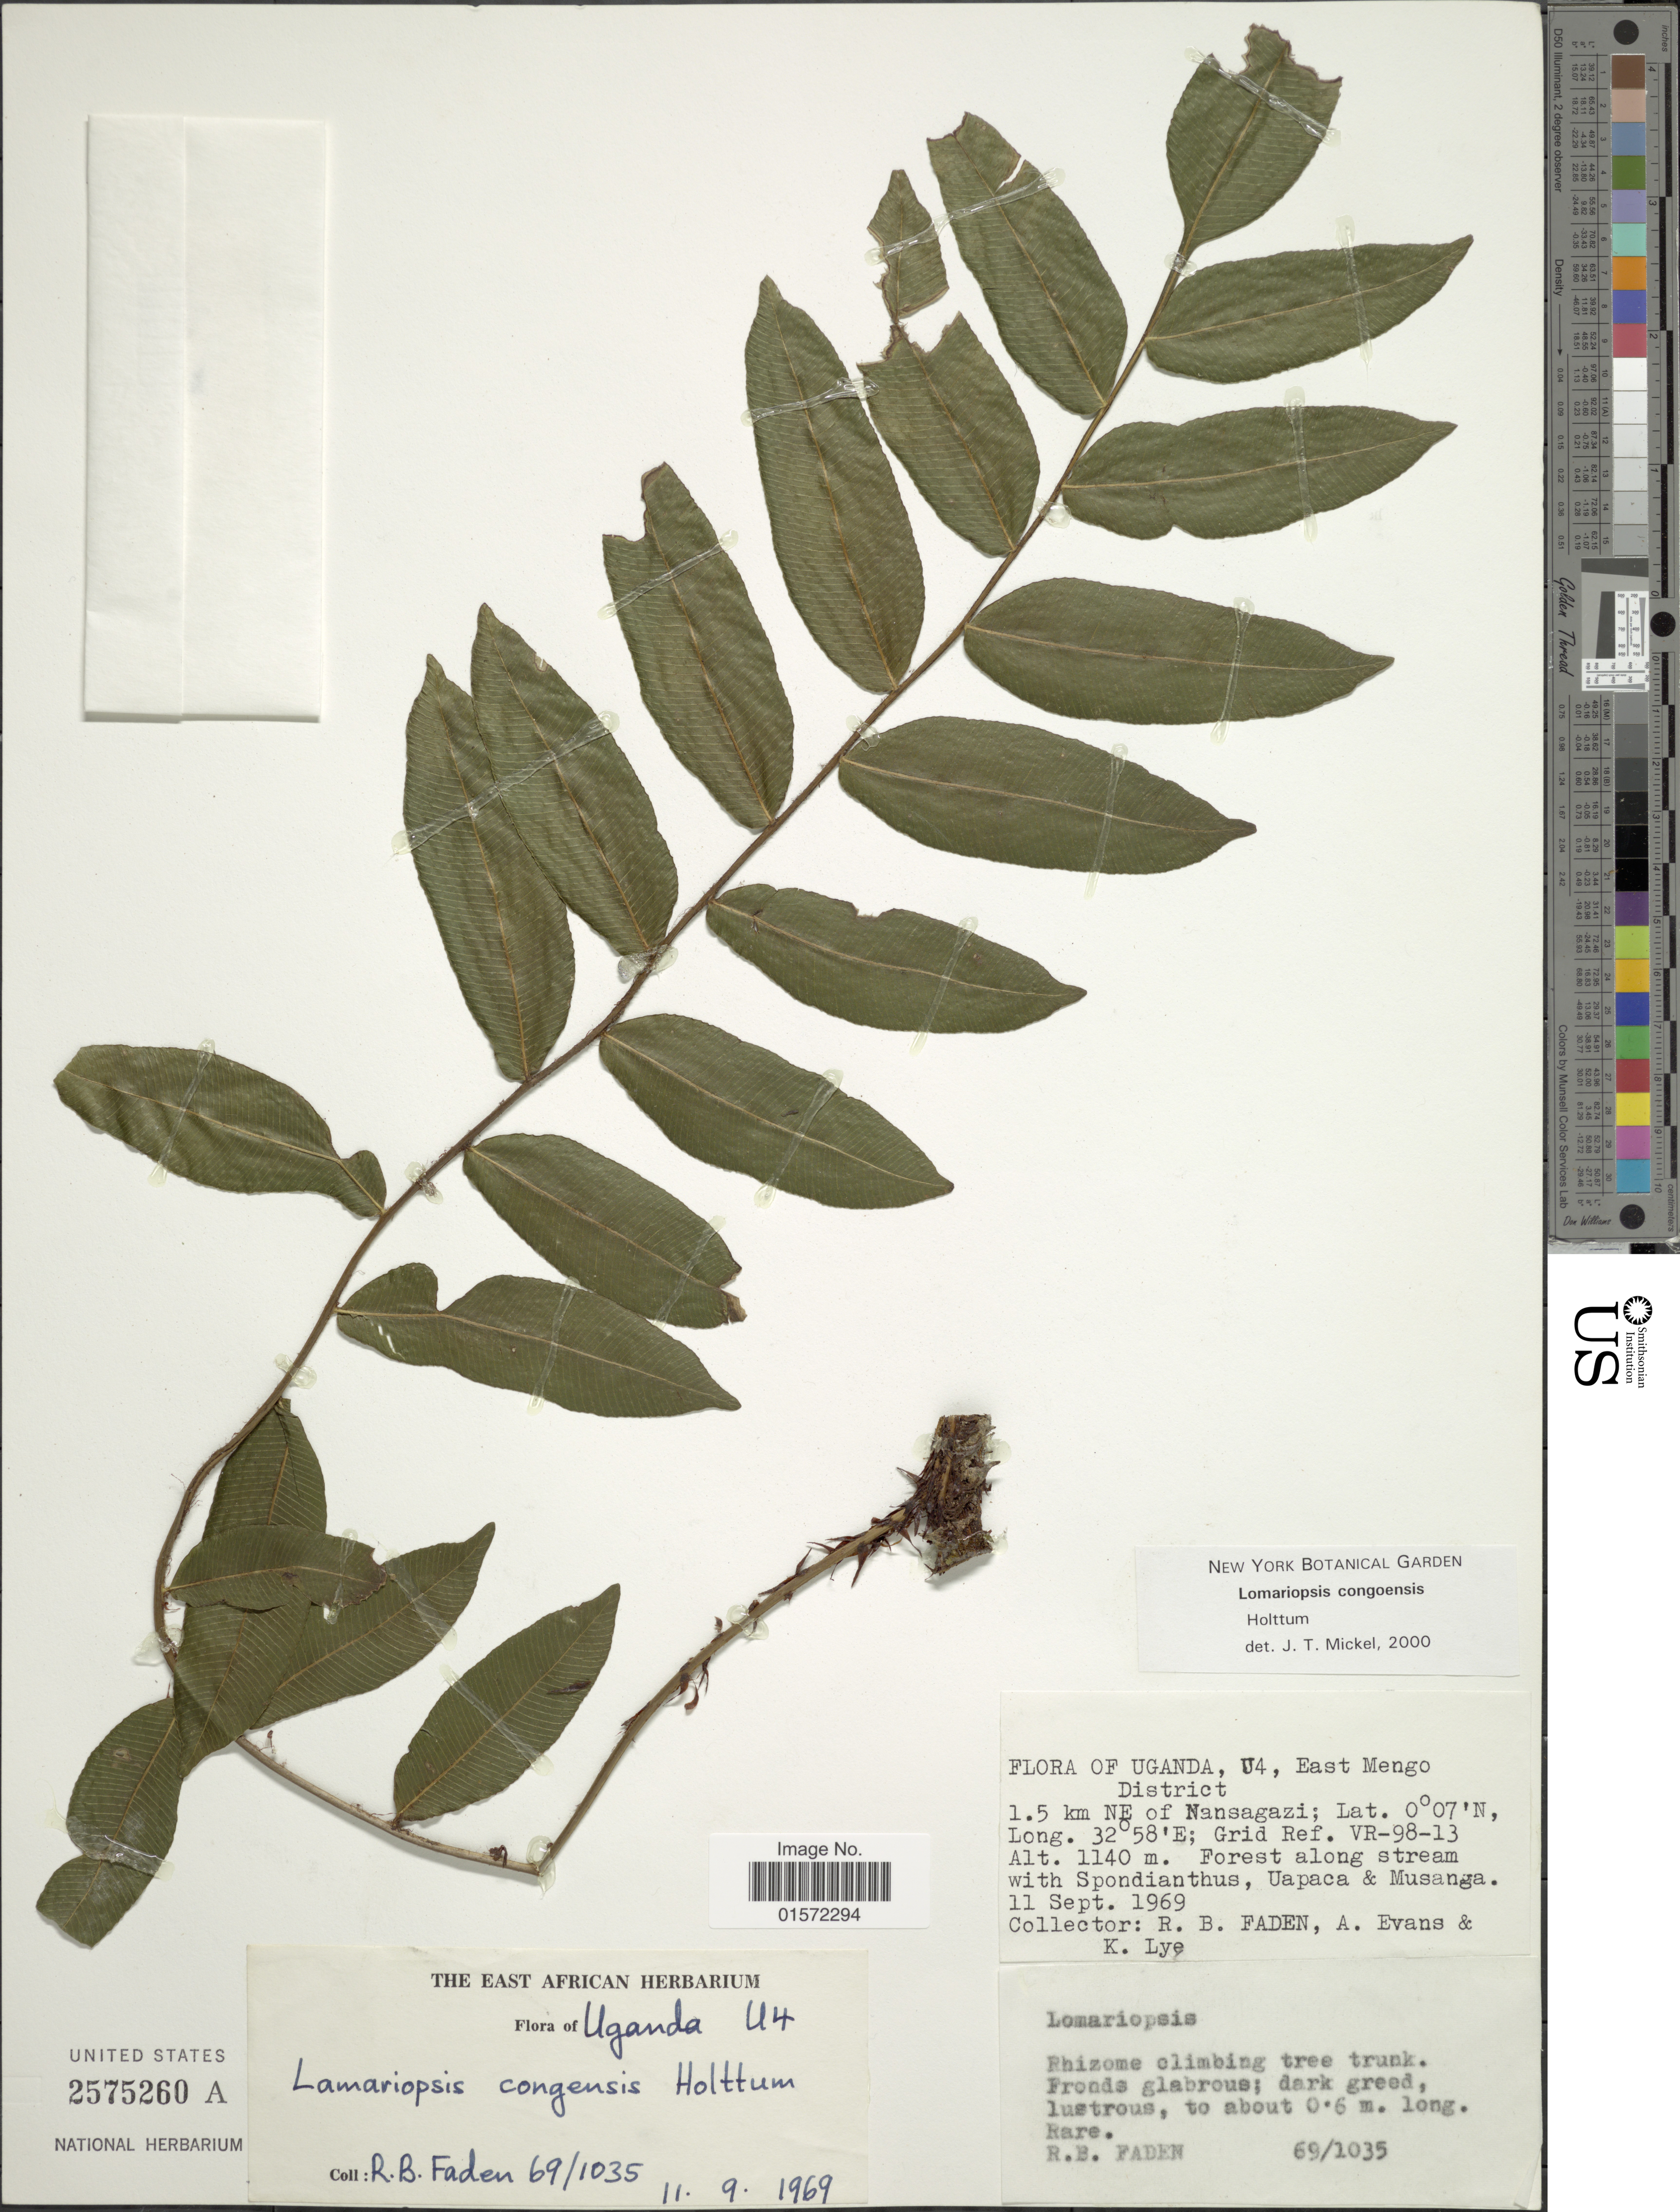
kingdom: Plantae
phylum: Tracheophyta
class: Polypodiopsida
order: Polypodiales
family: Lomariopsidaceae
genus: Lomariopsis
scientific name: Lomariopsis congoensis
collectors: R. B. Faden, A. Evans & K. A. Lye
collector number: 69/1035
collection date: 1969-09-11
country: Uganda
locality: U4, East Mengo District, 1.5 km NE of Nansagazi, Grid Ref. VR-98-13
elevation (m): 1140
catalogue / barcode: US 2575260A